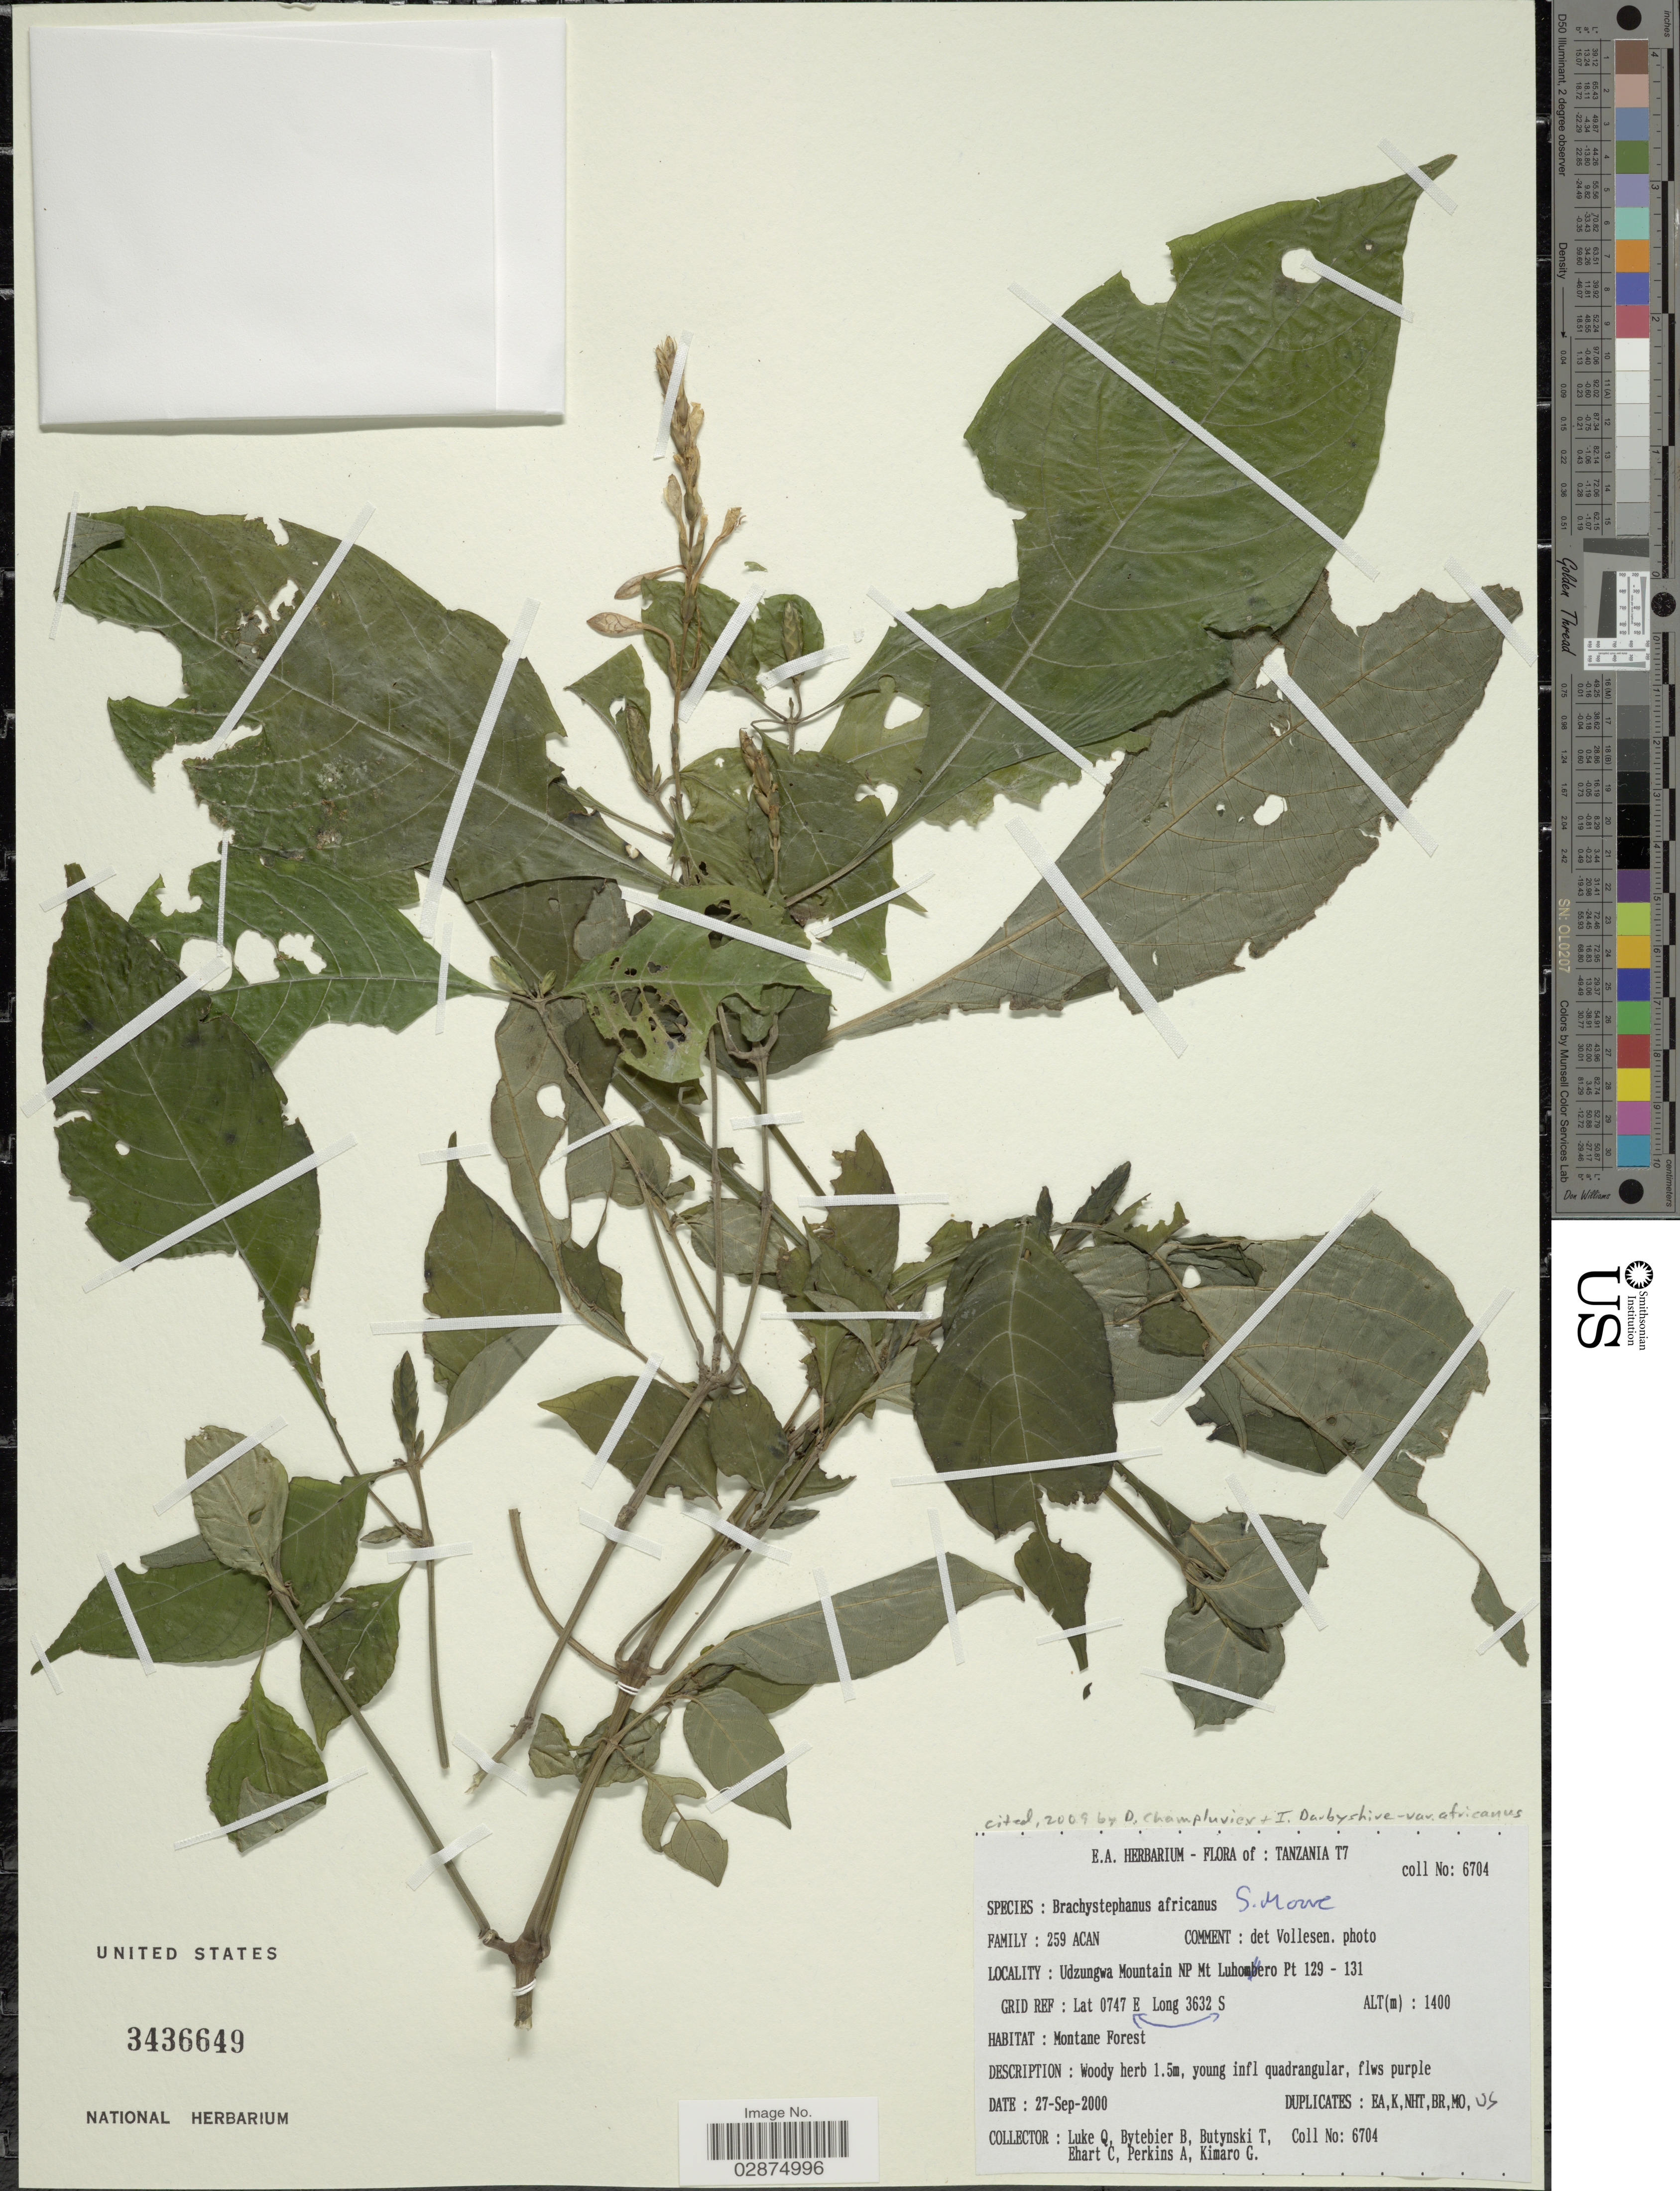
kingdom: Plantae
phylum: Tracheophyta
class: Magnoliopsida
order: Lamiales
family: Acanthaceae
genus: Brachystephanus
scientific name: Brachystephanus africanus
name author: S. Moore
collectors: Q. Luke, B. Bytebier, T. Butynski, C. Ehart & et al.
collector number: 6704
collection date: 2000-09-27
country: Tanzania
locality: T7. Udzungwa Mountain NP Mt Luhomero Pt 129-131.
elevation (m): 1400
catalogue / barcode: US 3436649